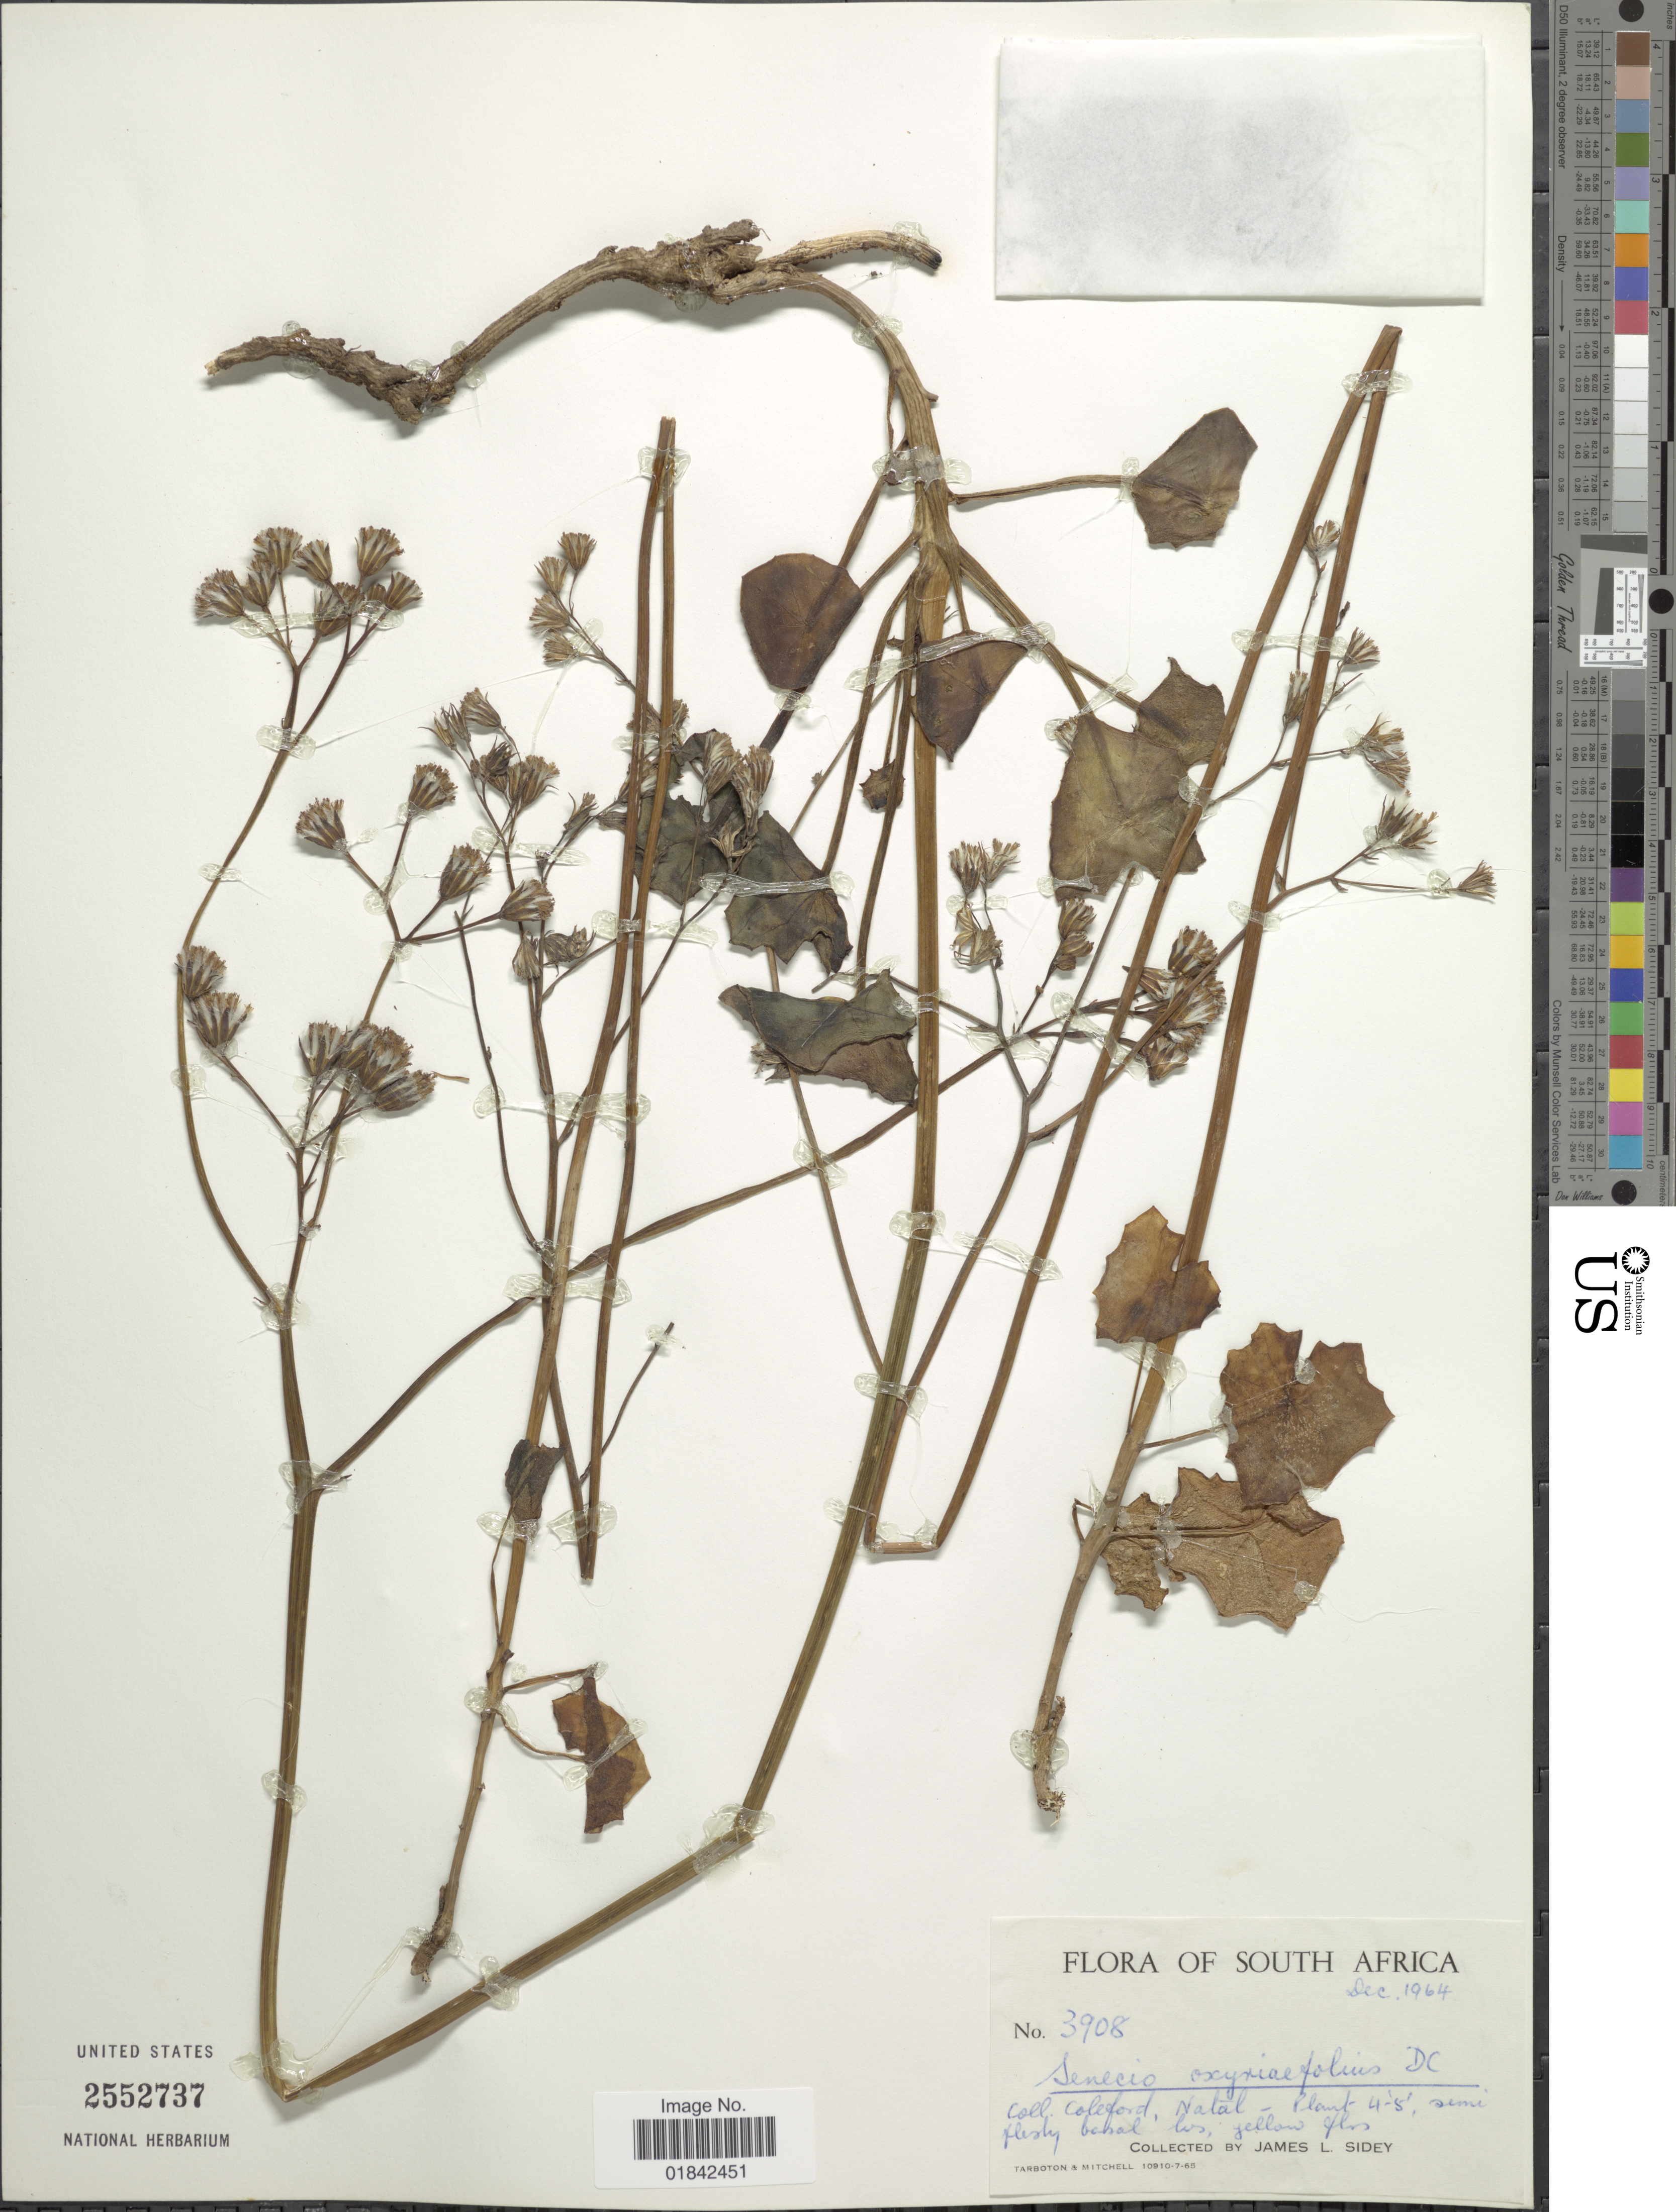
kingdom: Plantae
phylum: Tracheophyta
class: Magnoliopsida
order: Asterales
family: Asteraceae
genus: Senecio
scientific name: Senecio oxyriifolius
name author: DC.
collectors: J. L. Sidey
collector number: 3908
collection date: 1964-12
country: South Africa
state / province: KwaZulu-Natal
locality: Coleford, Natal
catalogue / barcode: US 2552737